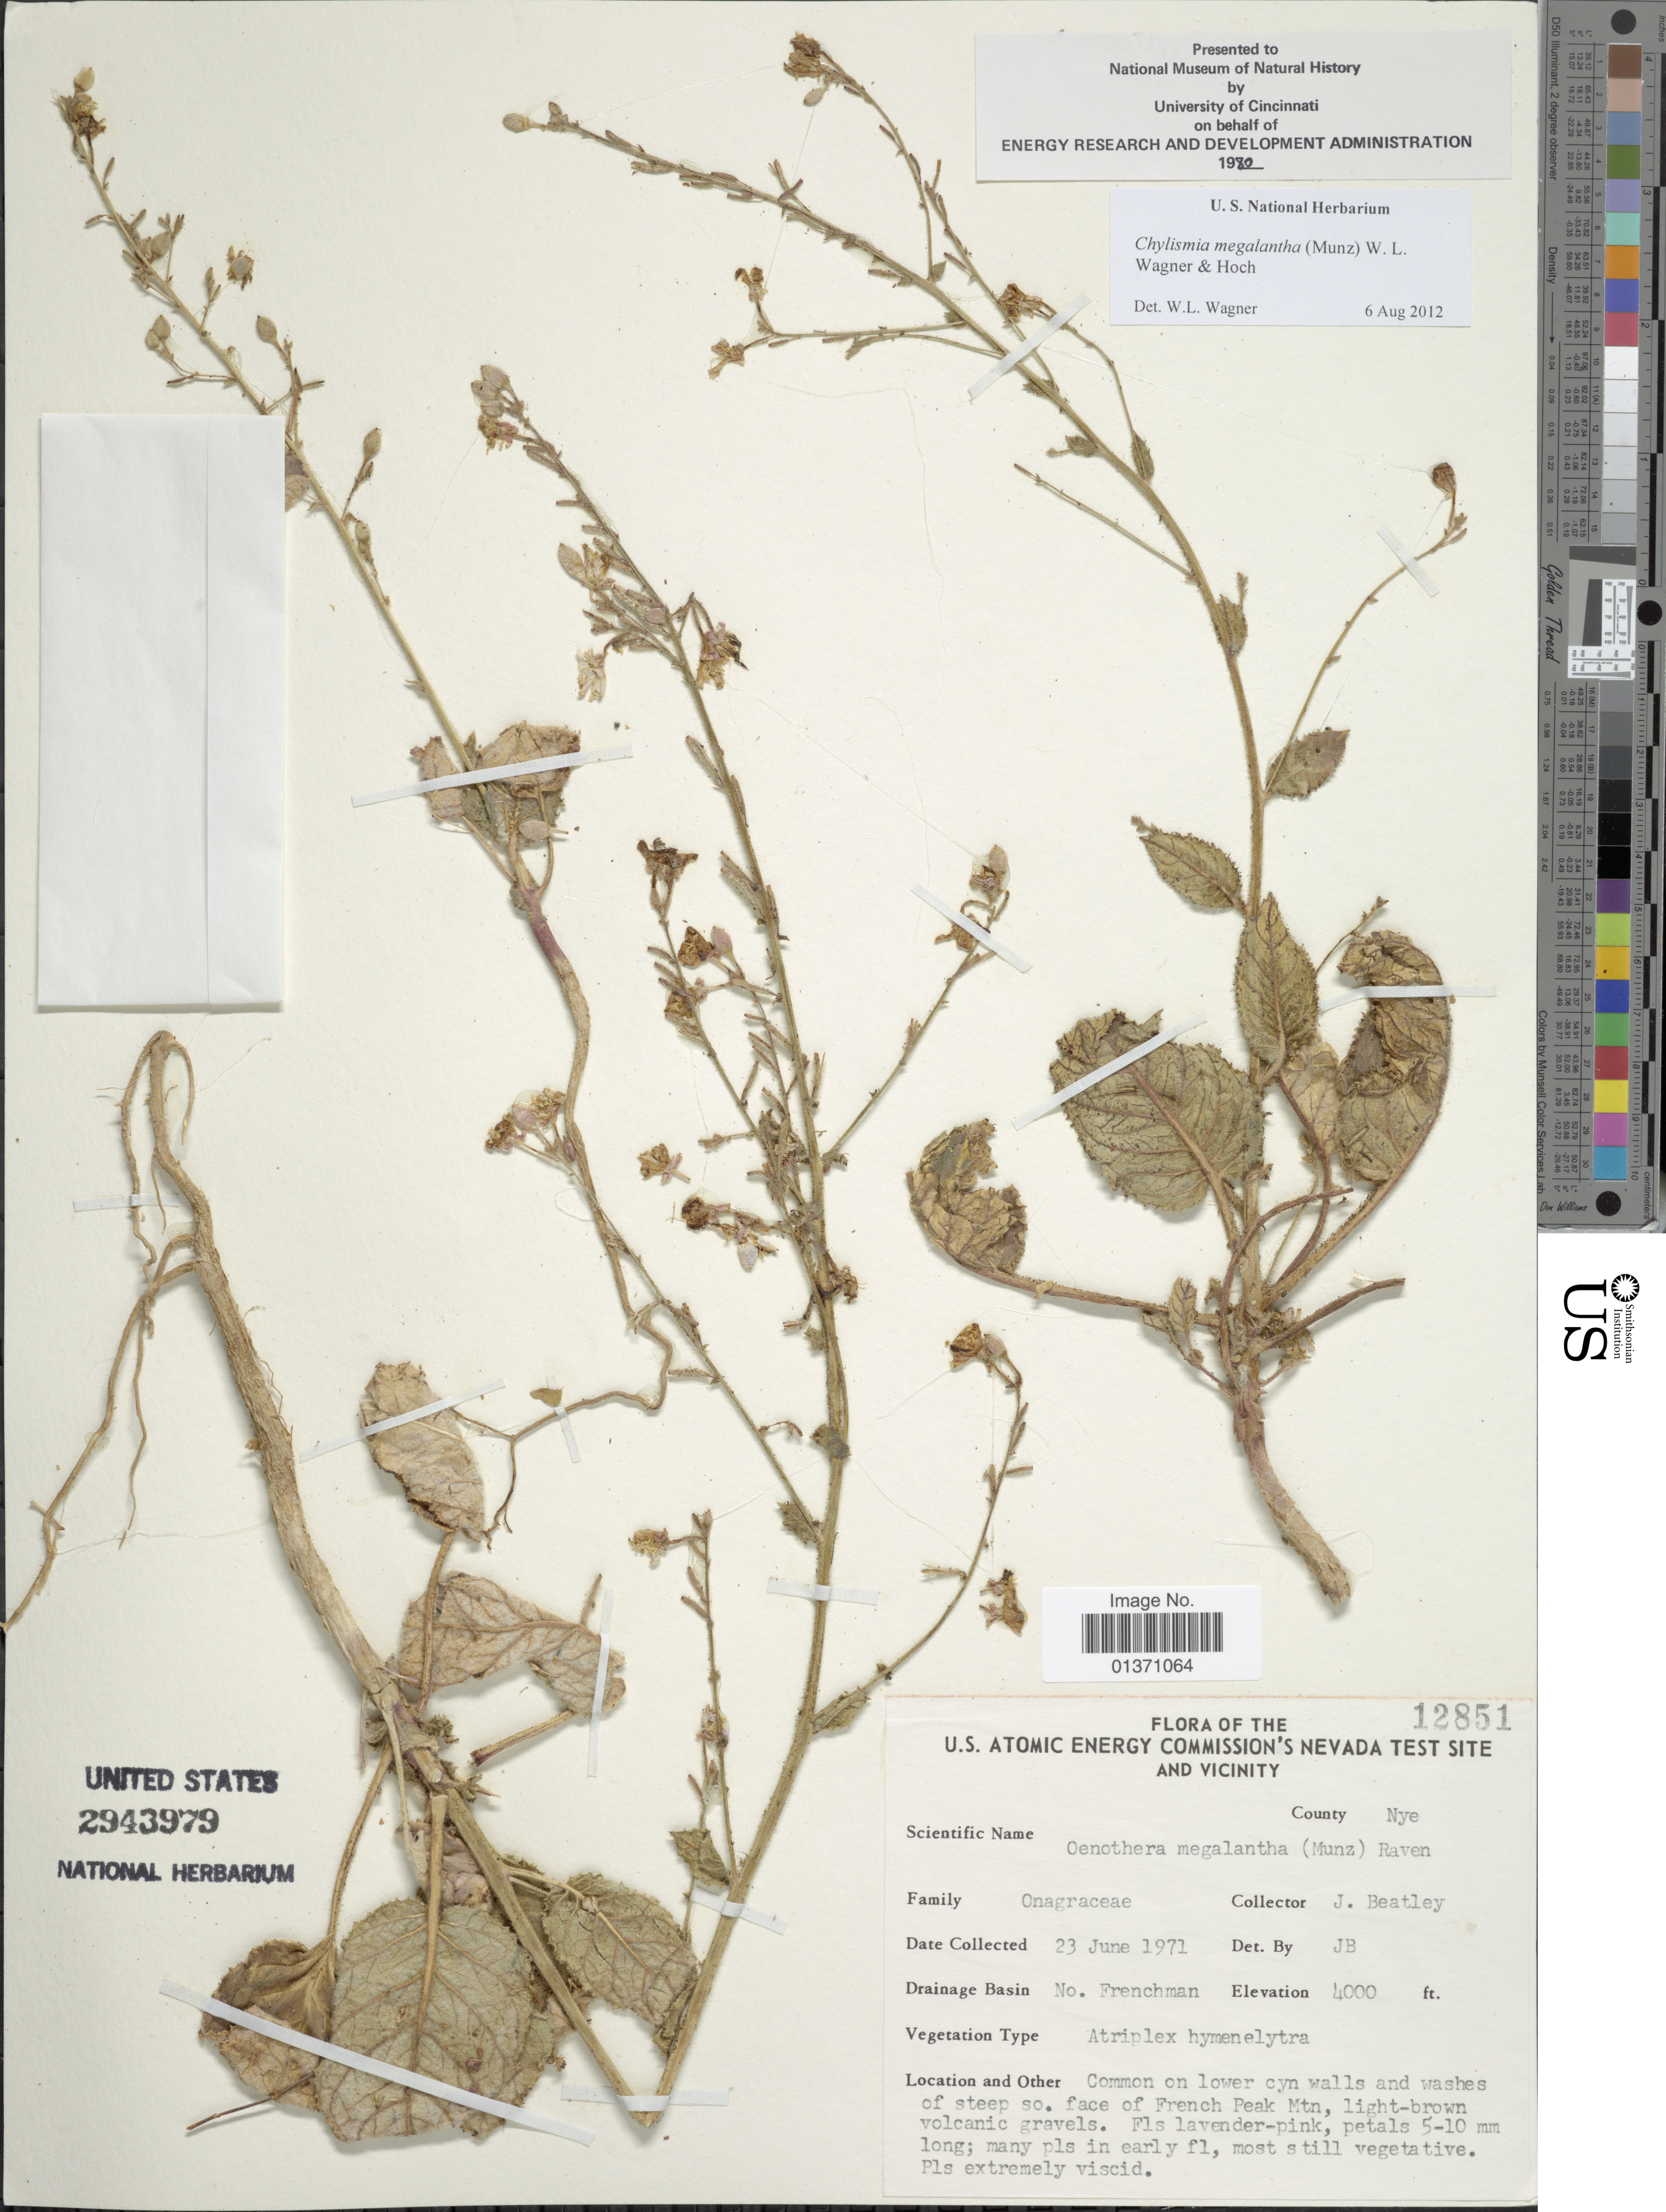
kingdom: Plantae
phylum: Tracheophyta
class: Magnoliopsida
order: Myrtales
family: Onagraceae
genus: Chylismia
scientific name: Chylismia megalantha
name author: (Munz) W.L. Wagner & Hoch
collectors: J. C. Beatley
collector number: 12851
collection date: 1971-06-23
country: United States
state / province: Nevada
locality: U. S. Atomic Energy Commission's Nevada Test Site and Vicinity, No. Frenchman, common on lower cyn walls and washes of steep so. face of French Peak Mtn, Countt Nye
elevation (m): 1219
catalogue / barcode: US 2943979